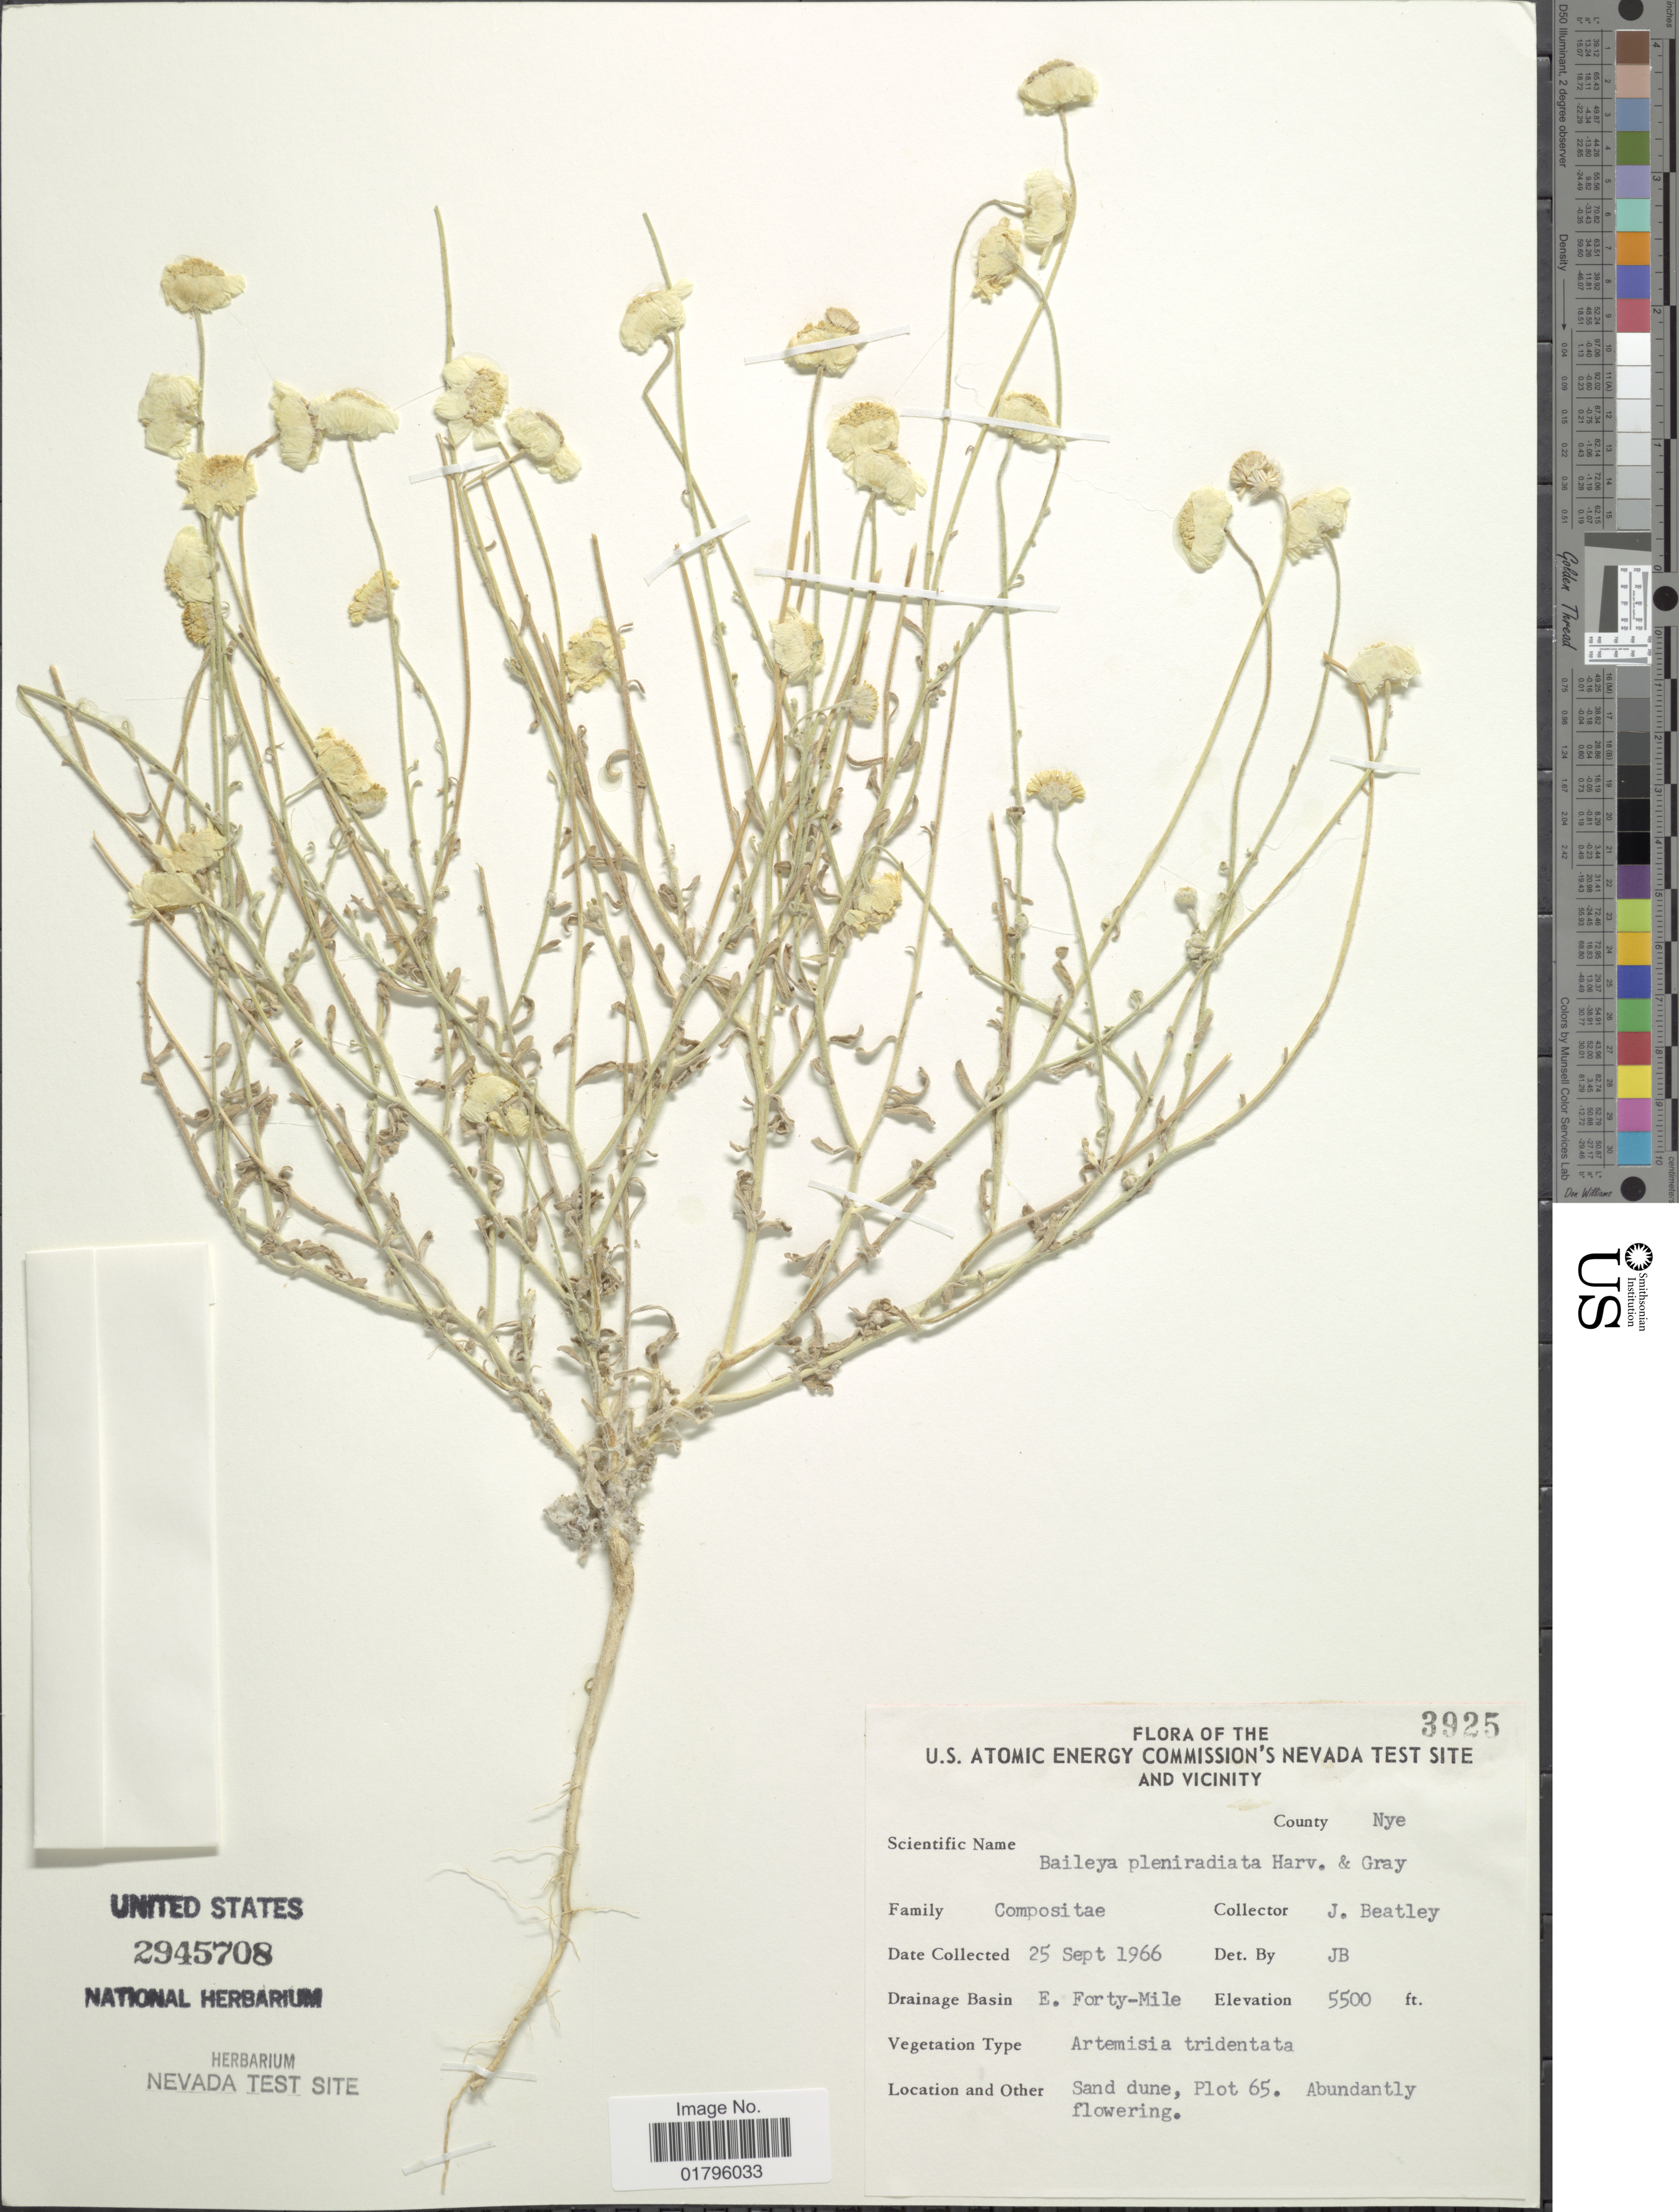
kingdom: Plantae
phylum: Tracheophyta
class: Magnoliopsida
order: Asterales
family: Asteraceae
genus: Baileya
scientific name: Baileya pleniradiata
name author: Harv. & A. Gray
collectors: J. C. Beatley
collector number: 3925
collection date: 1966-09-25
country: United States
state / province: Nevada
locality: U.S. Atomic Energy Commission's Nevada Test site and Vicinity, E. Forty-Mile, Sand dune,Plot 65. County Nye.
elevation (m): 1676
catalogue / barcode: US 2945708